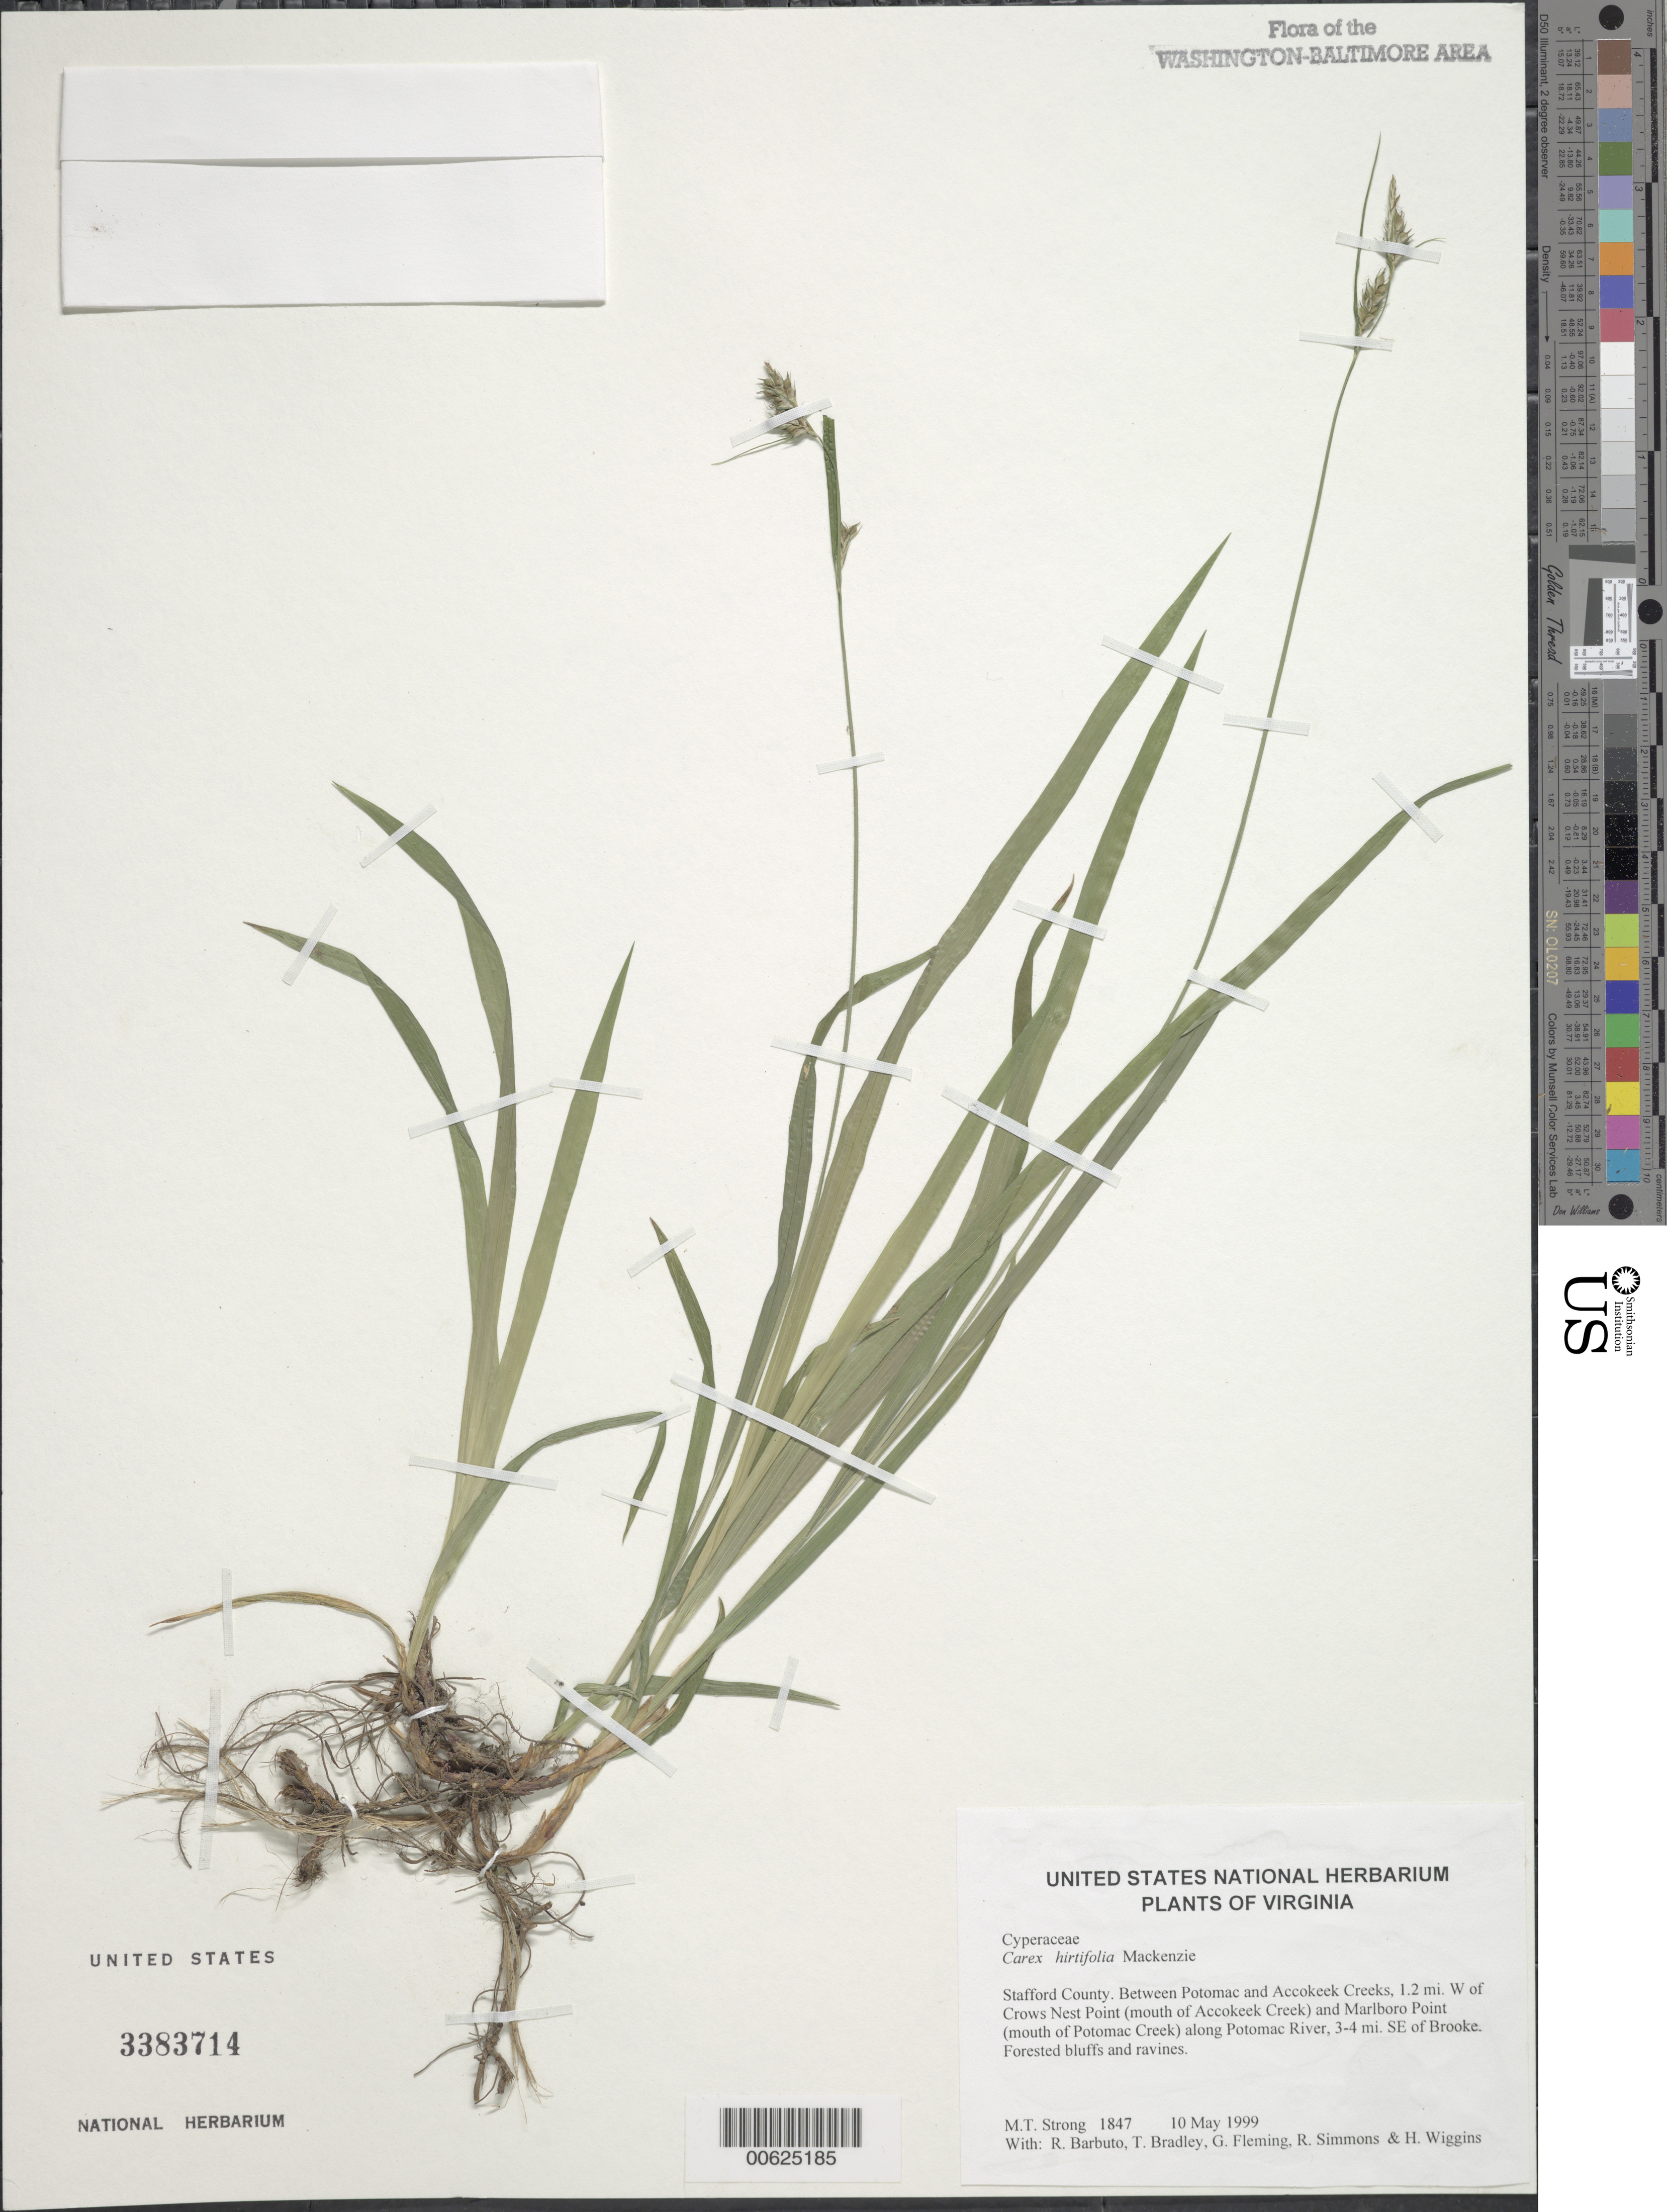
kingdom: Plantae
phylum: Tracheophyta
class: Liliopsida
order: Poales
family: Cyperaceae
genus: Carex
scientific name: Carex hirtifolia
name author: Mack.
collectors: M. T. Strong, R. Barbuto, T. Bradley, G. Fleming, R. Simmons & H. Wiggins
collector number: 1847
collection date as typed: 10 May 1999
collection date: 1999-05-10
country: United States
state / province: Virginia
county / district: Stafford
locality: Between Potomac and Accokeek Creeks, 1.2 mi. W of Crows Nest Point (mouth of Accokeek Creek) and Marlboro Point (mouth of Potomac Creek) along Potomac River, 3-4 mi. SE of Brooke.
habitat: Forested bluffs and ravines.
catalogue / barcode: US 3383714